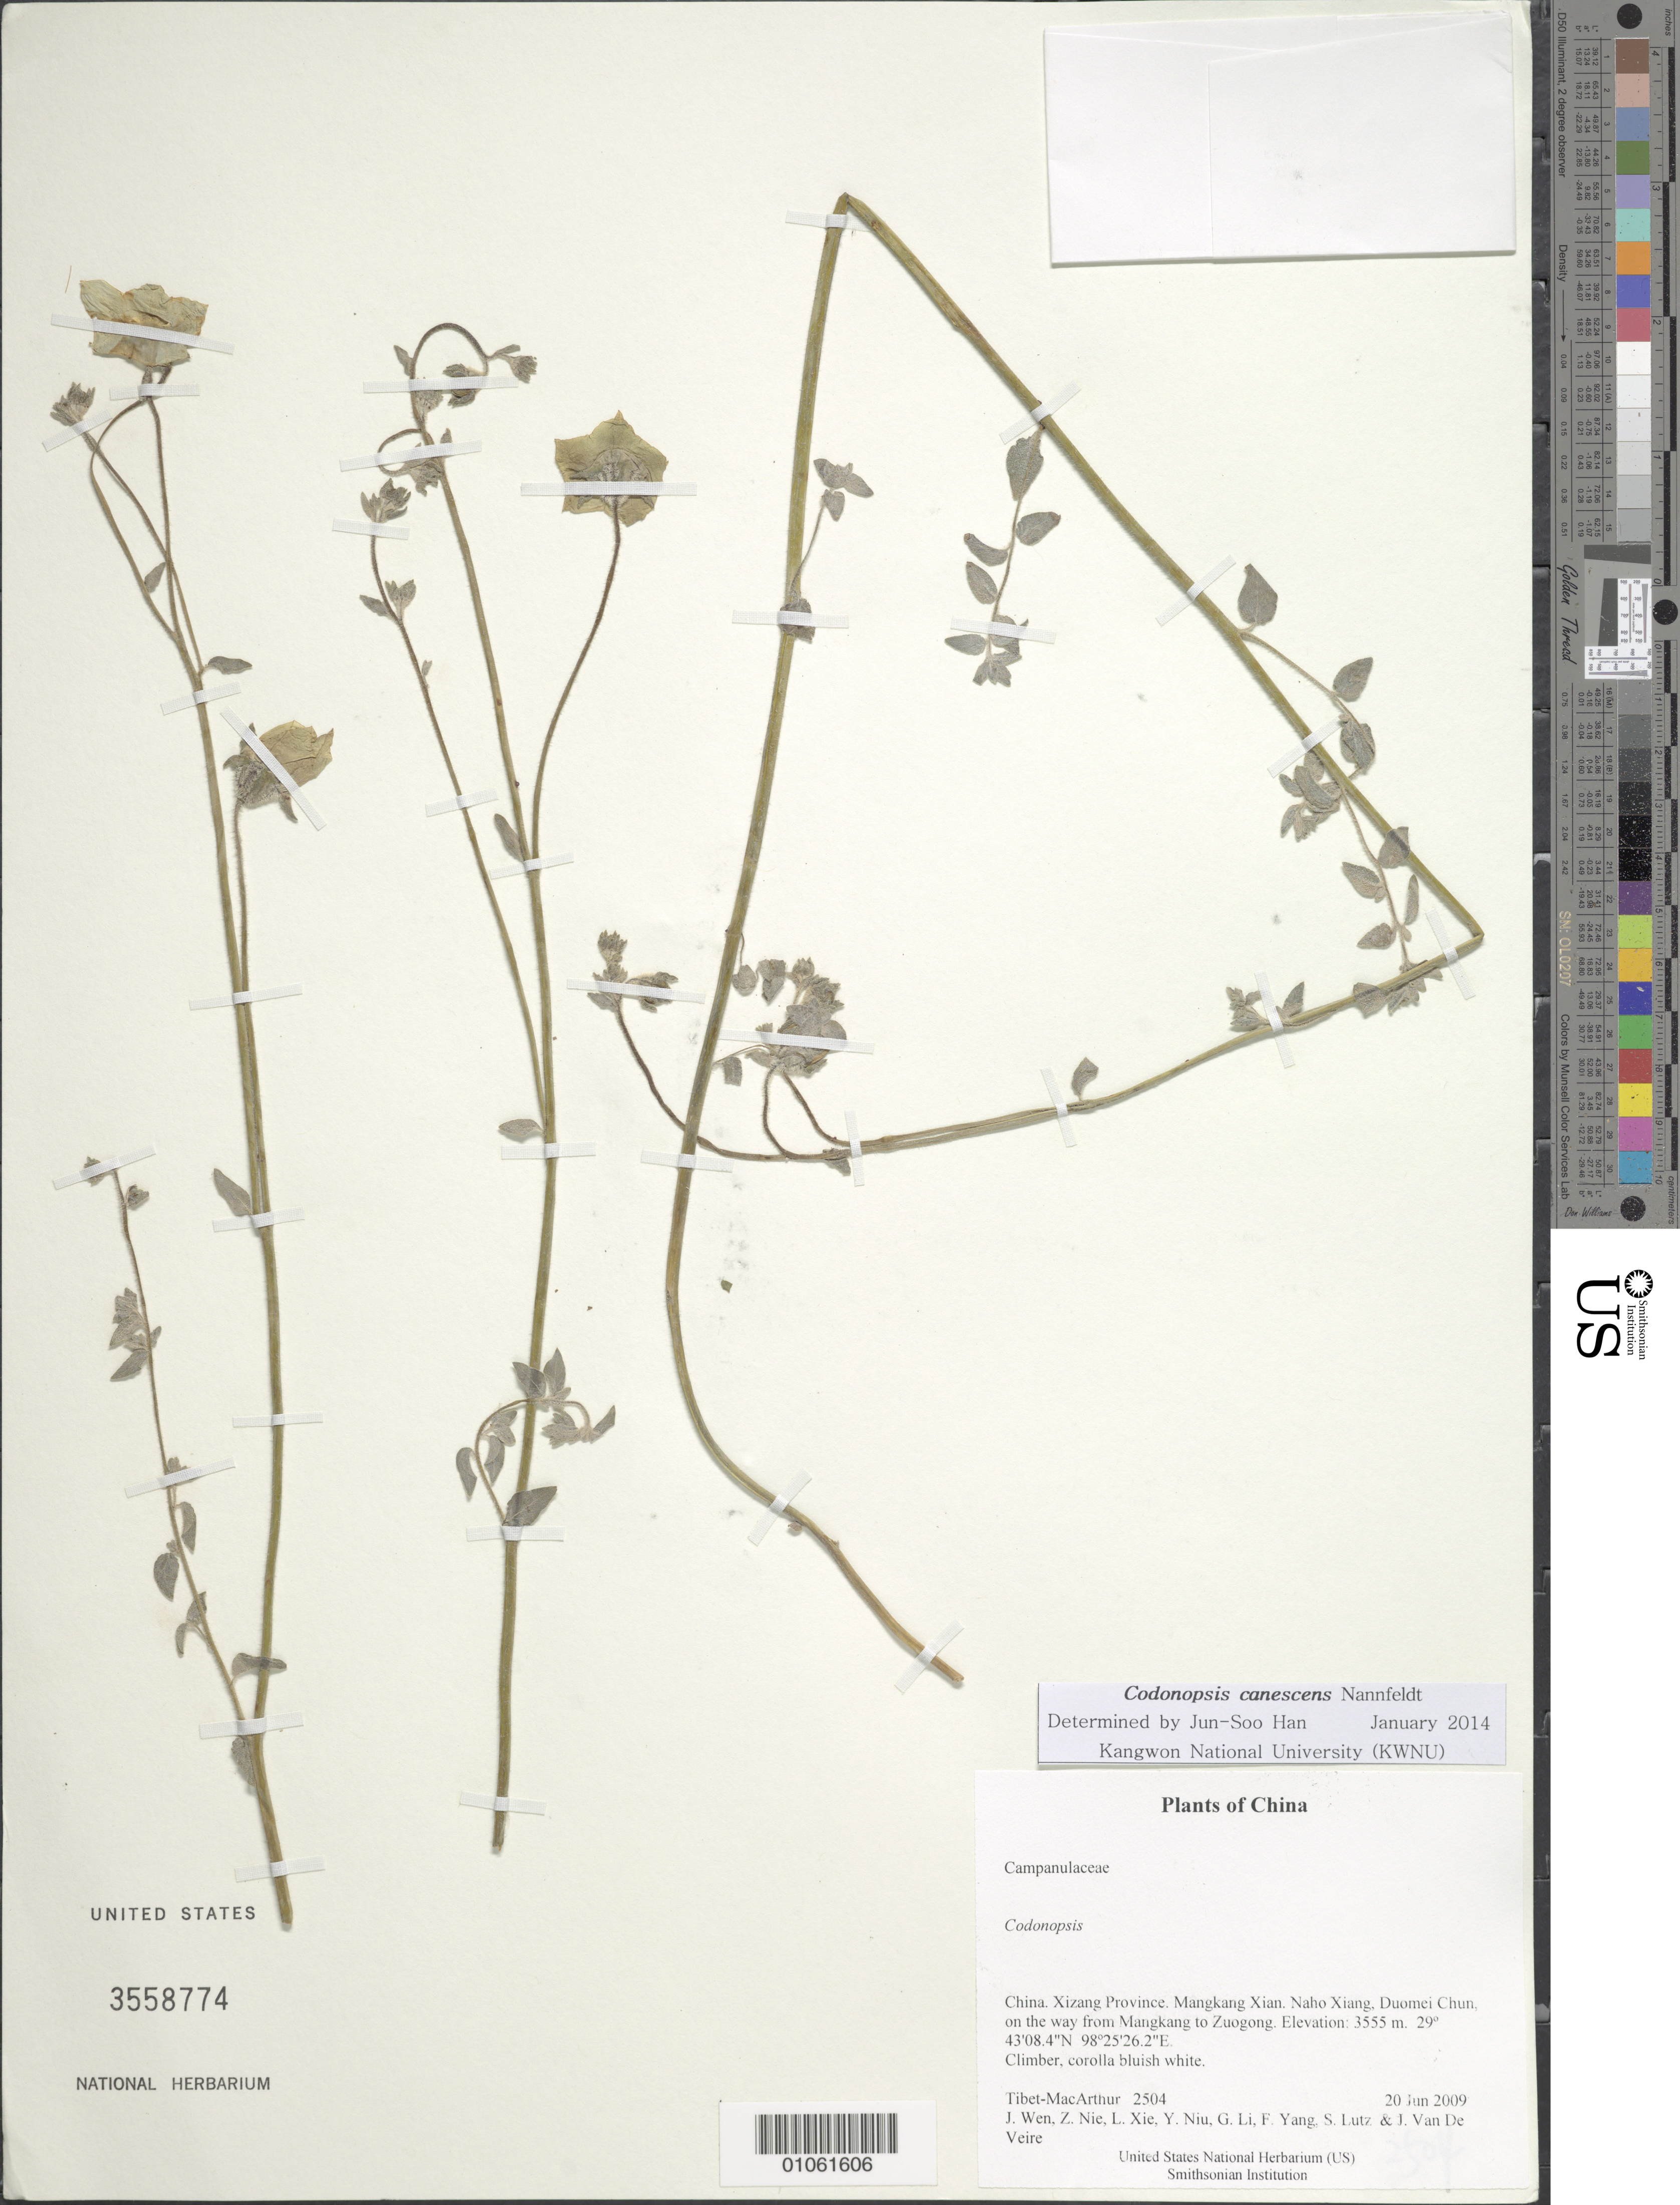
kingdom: Plantae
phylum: Tracheophyta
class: Magnoliopsida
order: Asterales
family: Campanulaceae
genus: Codonopsis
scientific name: Codonopsis sp.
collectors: Tibet-MacArthur, J. Wen, Z. Nie, L. Xie, Y. Niu, G. Li, F. Yang, S. Lutz & J. Van De Veire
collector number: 2504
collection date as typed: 20 Jun 2009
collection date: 2009-06-20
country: China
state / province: Xizang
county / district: Mangkang Xian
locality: Naho Xiang, Duomei Chun, on the way from Mangkang to Zuogong.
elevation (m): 3555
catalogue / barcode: US 3558774